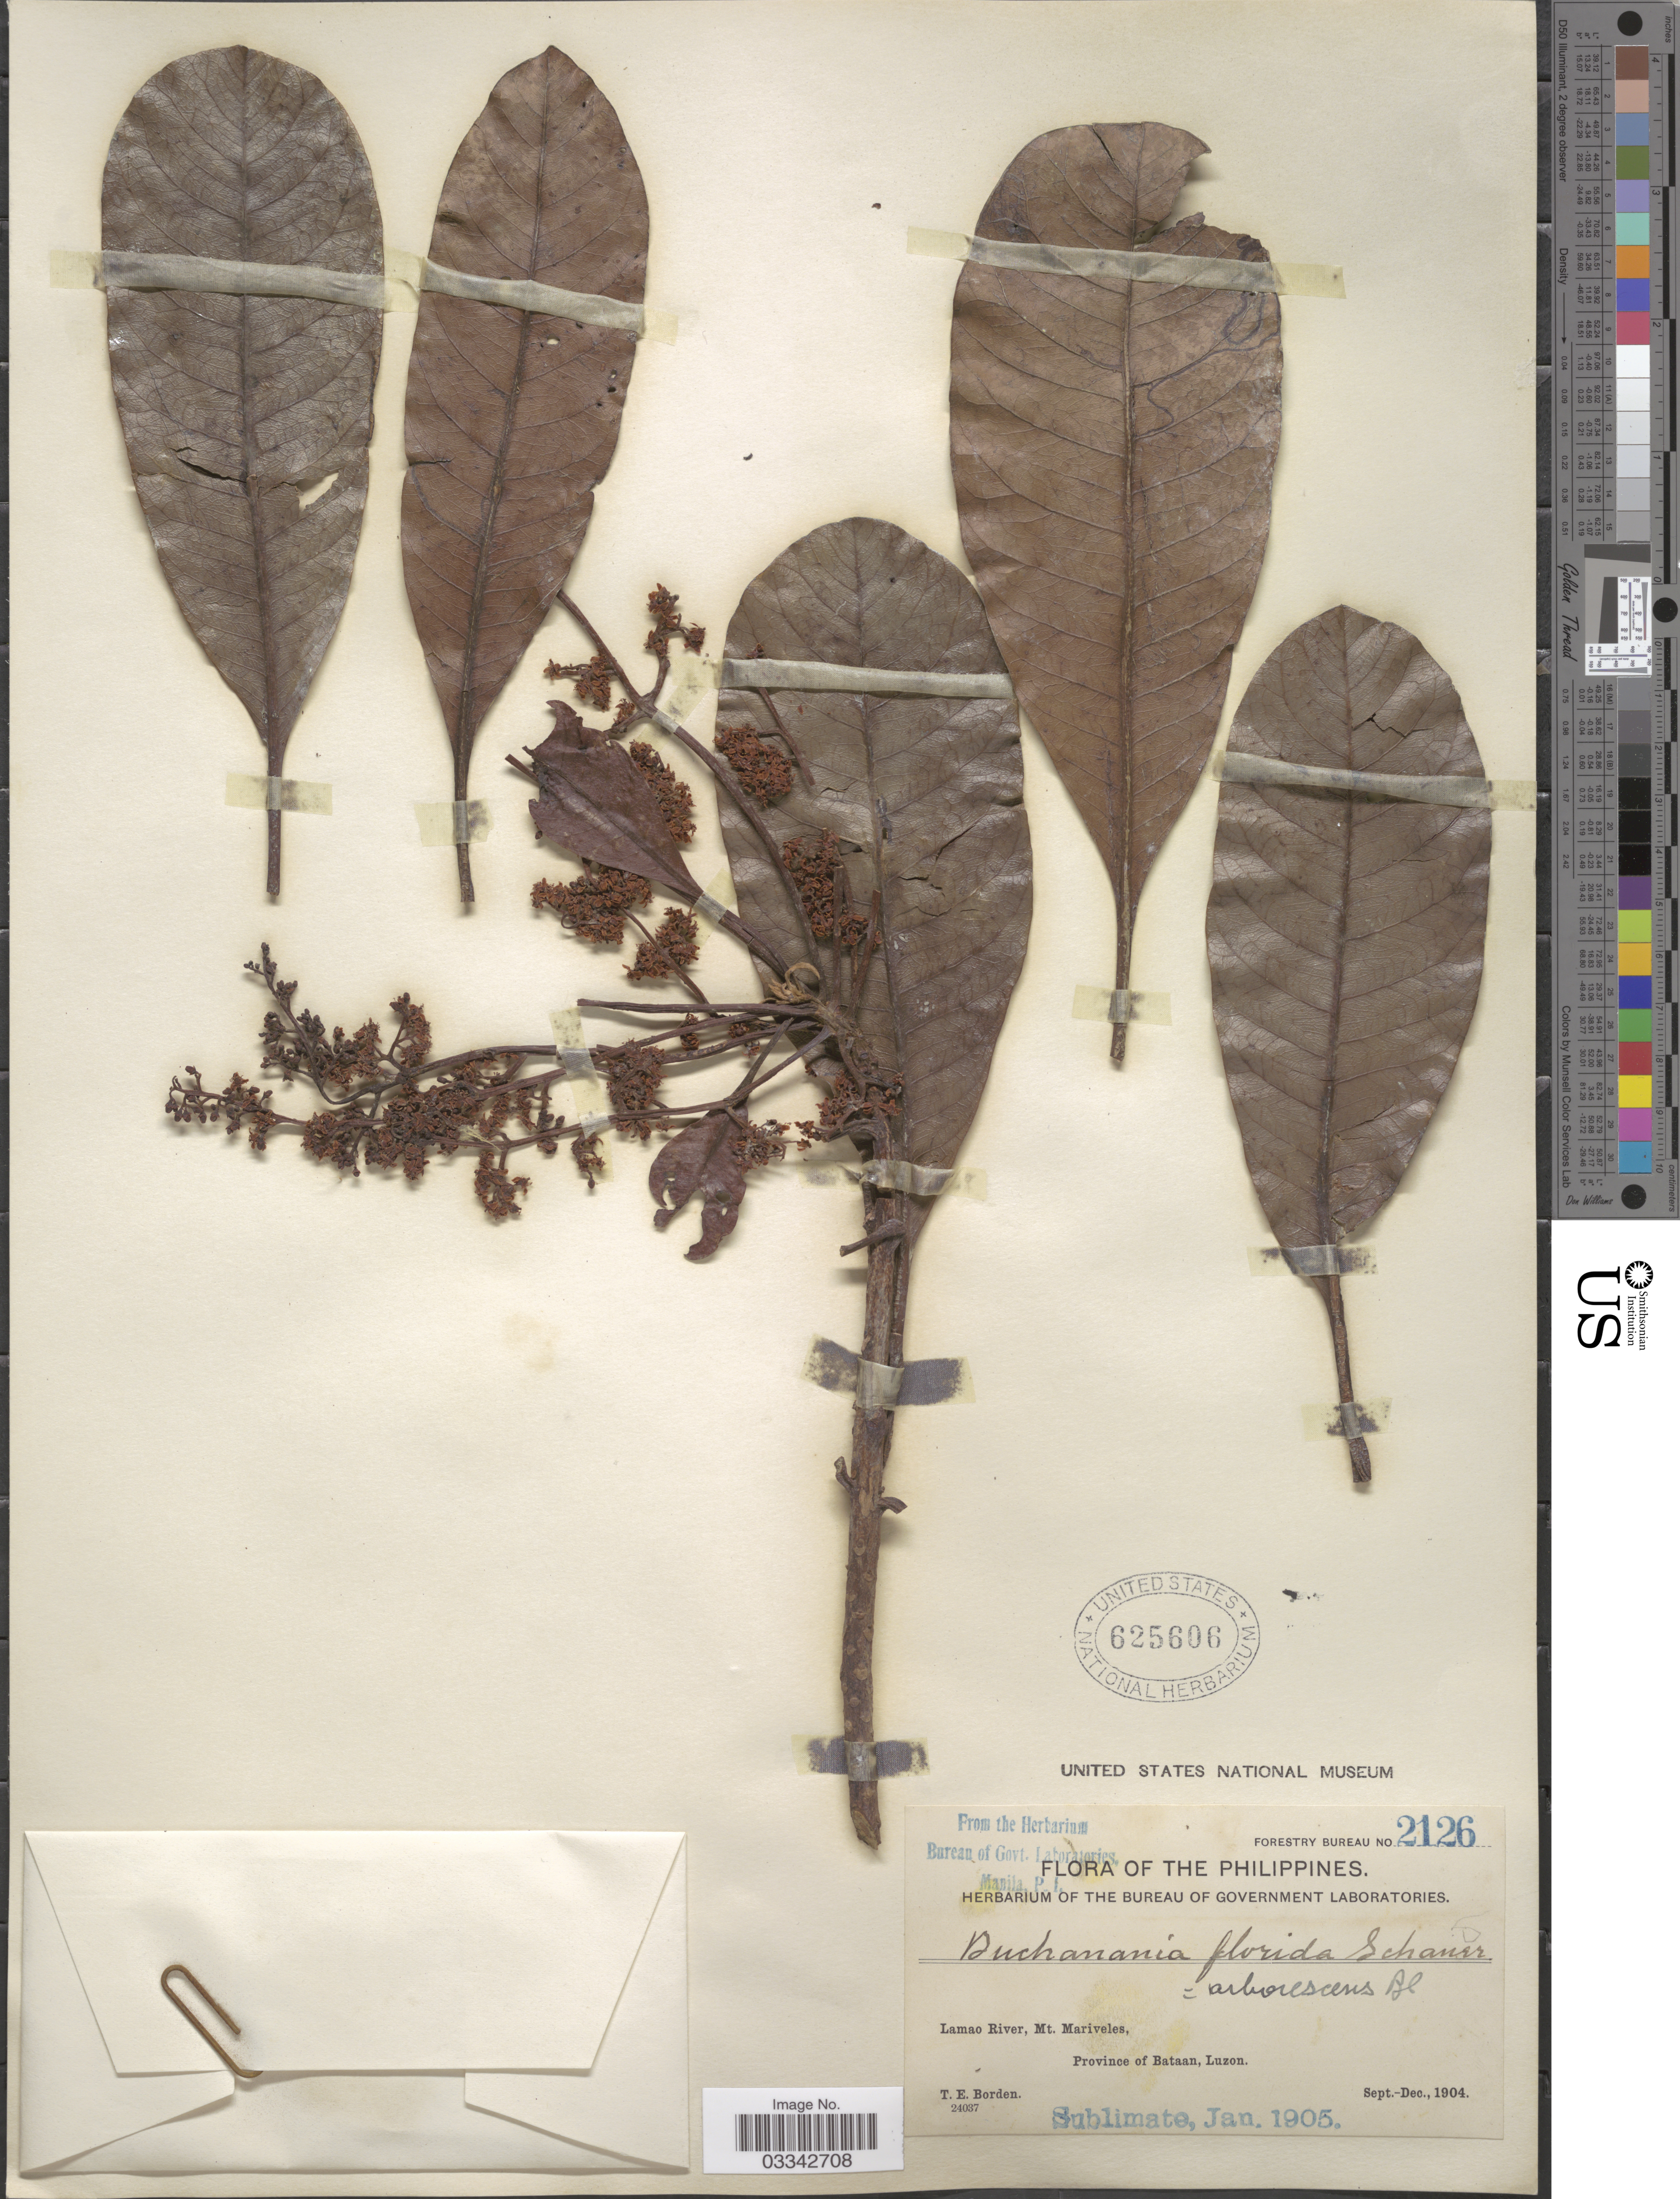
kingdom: Plantae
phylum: Tracheophyta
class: Magnoliopsida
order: Sapindales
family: Anacardiaceae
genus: Buchanania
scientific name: Buchanania arborescens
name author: (Blume) Blume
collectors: T. E. Borden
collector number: Forestry Bureau 2126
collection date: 1904-09/1904-12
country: Philippines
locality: Lamao River, Mt. Mariveles, Province of Bataan, Luzon.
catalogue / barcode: US 625606